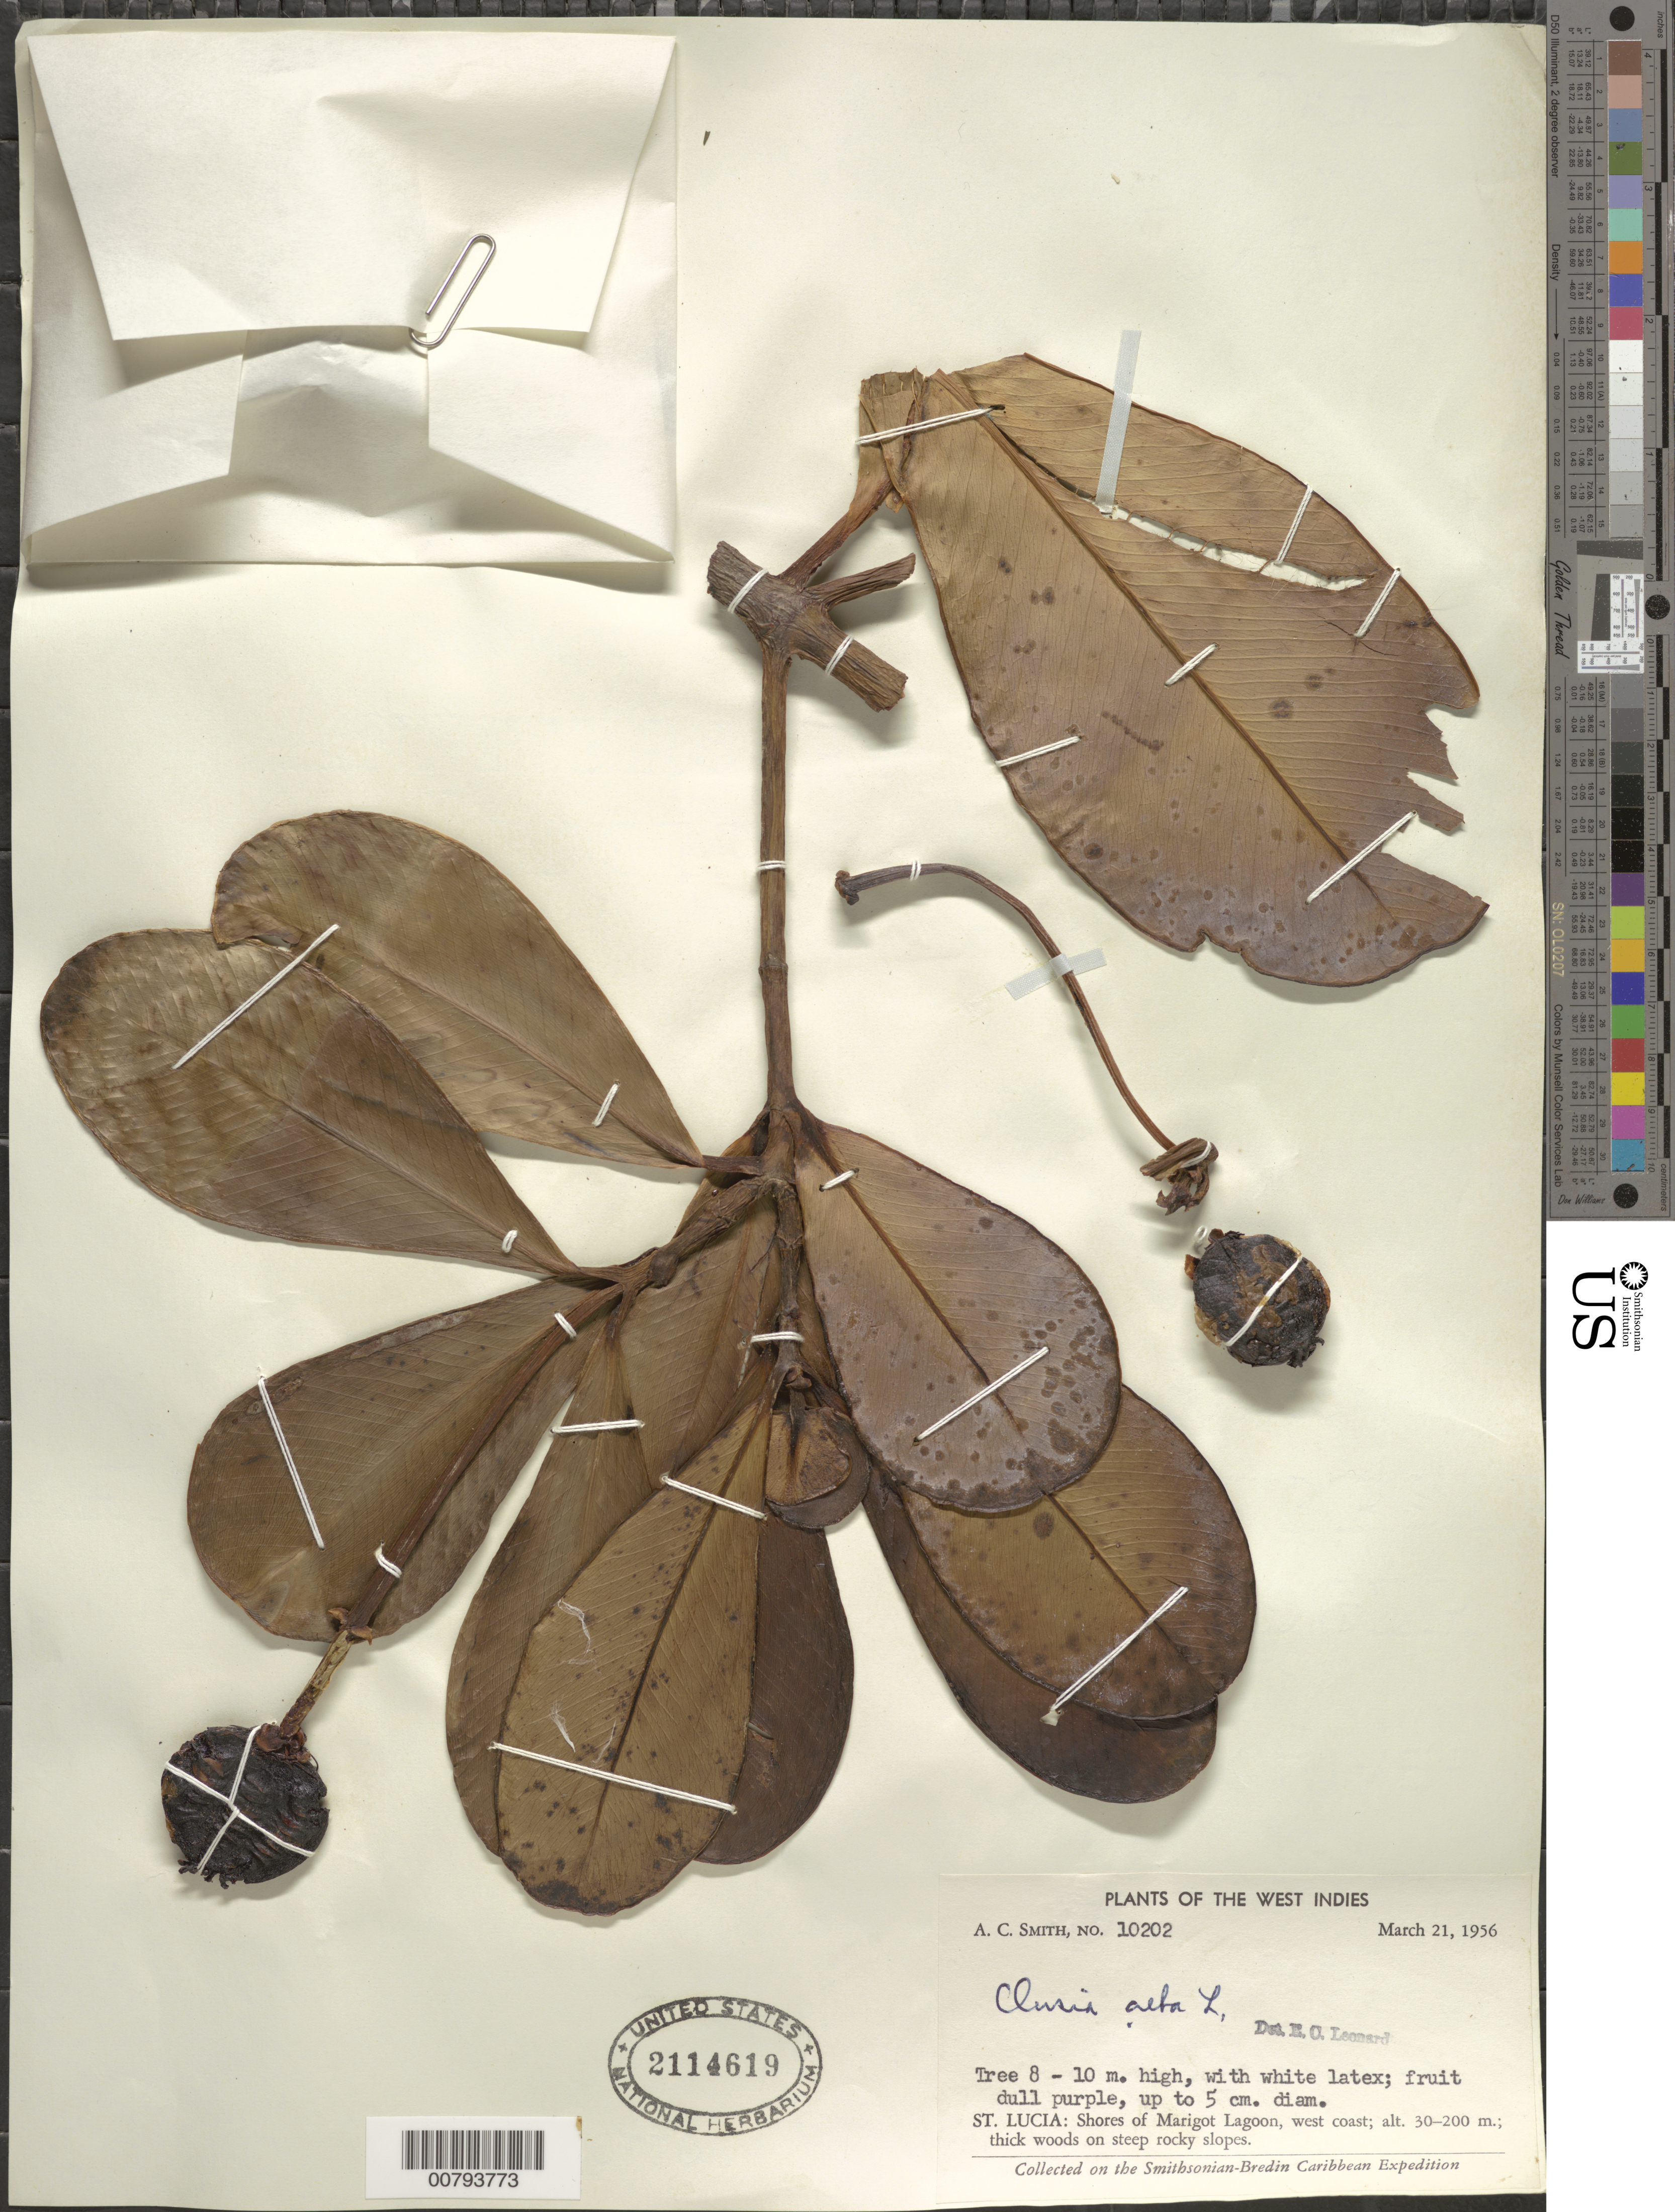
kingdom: Plantae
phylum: Tracheophyta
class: Magnoliopsida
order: Malpighiales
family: Clusiaceae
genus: Clusia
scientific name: Clusia major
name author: L.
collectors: A. C. Smith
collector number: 10202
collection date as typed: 21 Mar 1956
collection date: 1956-03-21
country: St. Lucia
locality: Shores of Marigot Lagoon, west coast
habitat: Thick woods on steep rocky slopes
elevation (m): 30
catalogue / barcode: US 2114619